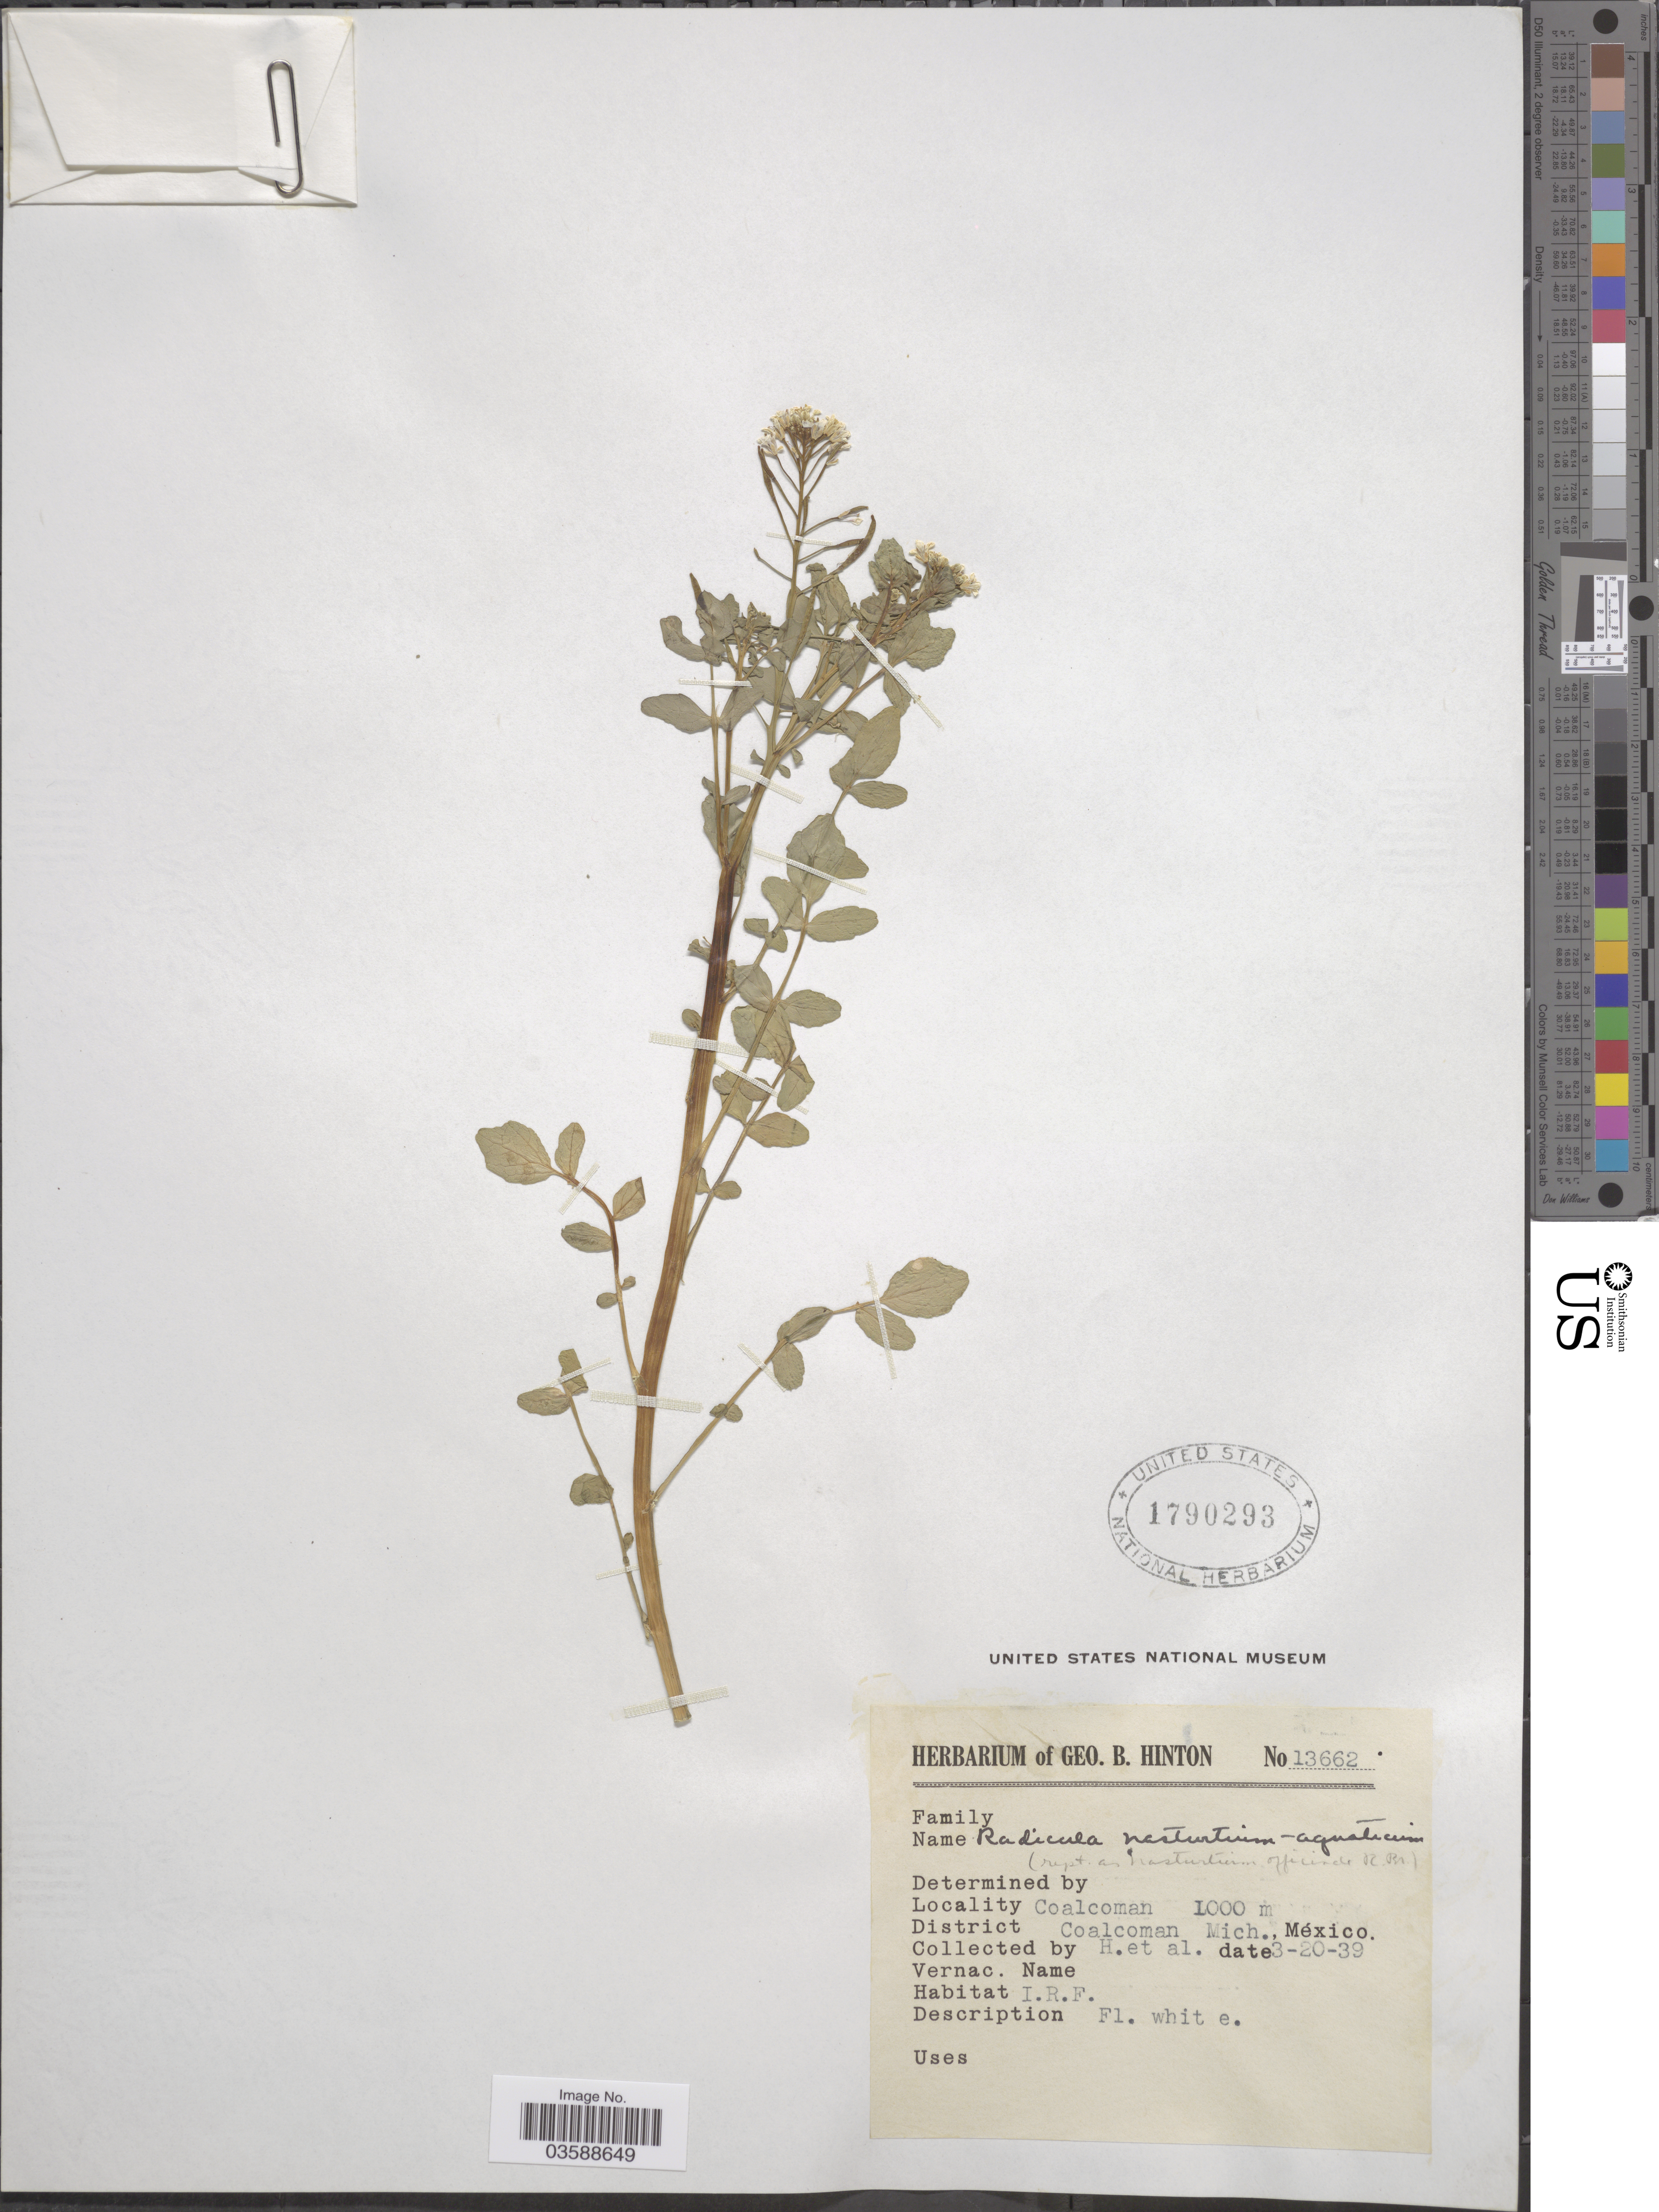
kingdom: Plantae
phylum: Tracheophyta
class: Magnoliopsida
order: Brassicales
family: Brassicaceae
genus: Nasturtium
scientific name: Nasturtium officinale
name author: R. Br.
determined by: Strong, M. T., (US), Smithsonian Institution - National Museum of Natural History (UNITED STATES)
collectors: G. B. Hinton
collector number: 13662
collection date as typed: Transcribed d/m/y: 20/3/39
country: Mexico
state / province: Michoacán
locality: District Coalcoman.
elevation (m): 1000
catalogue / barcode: US 1790293